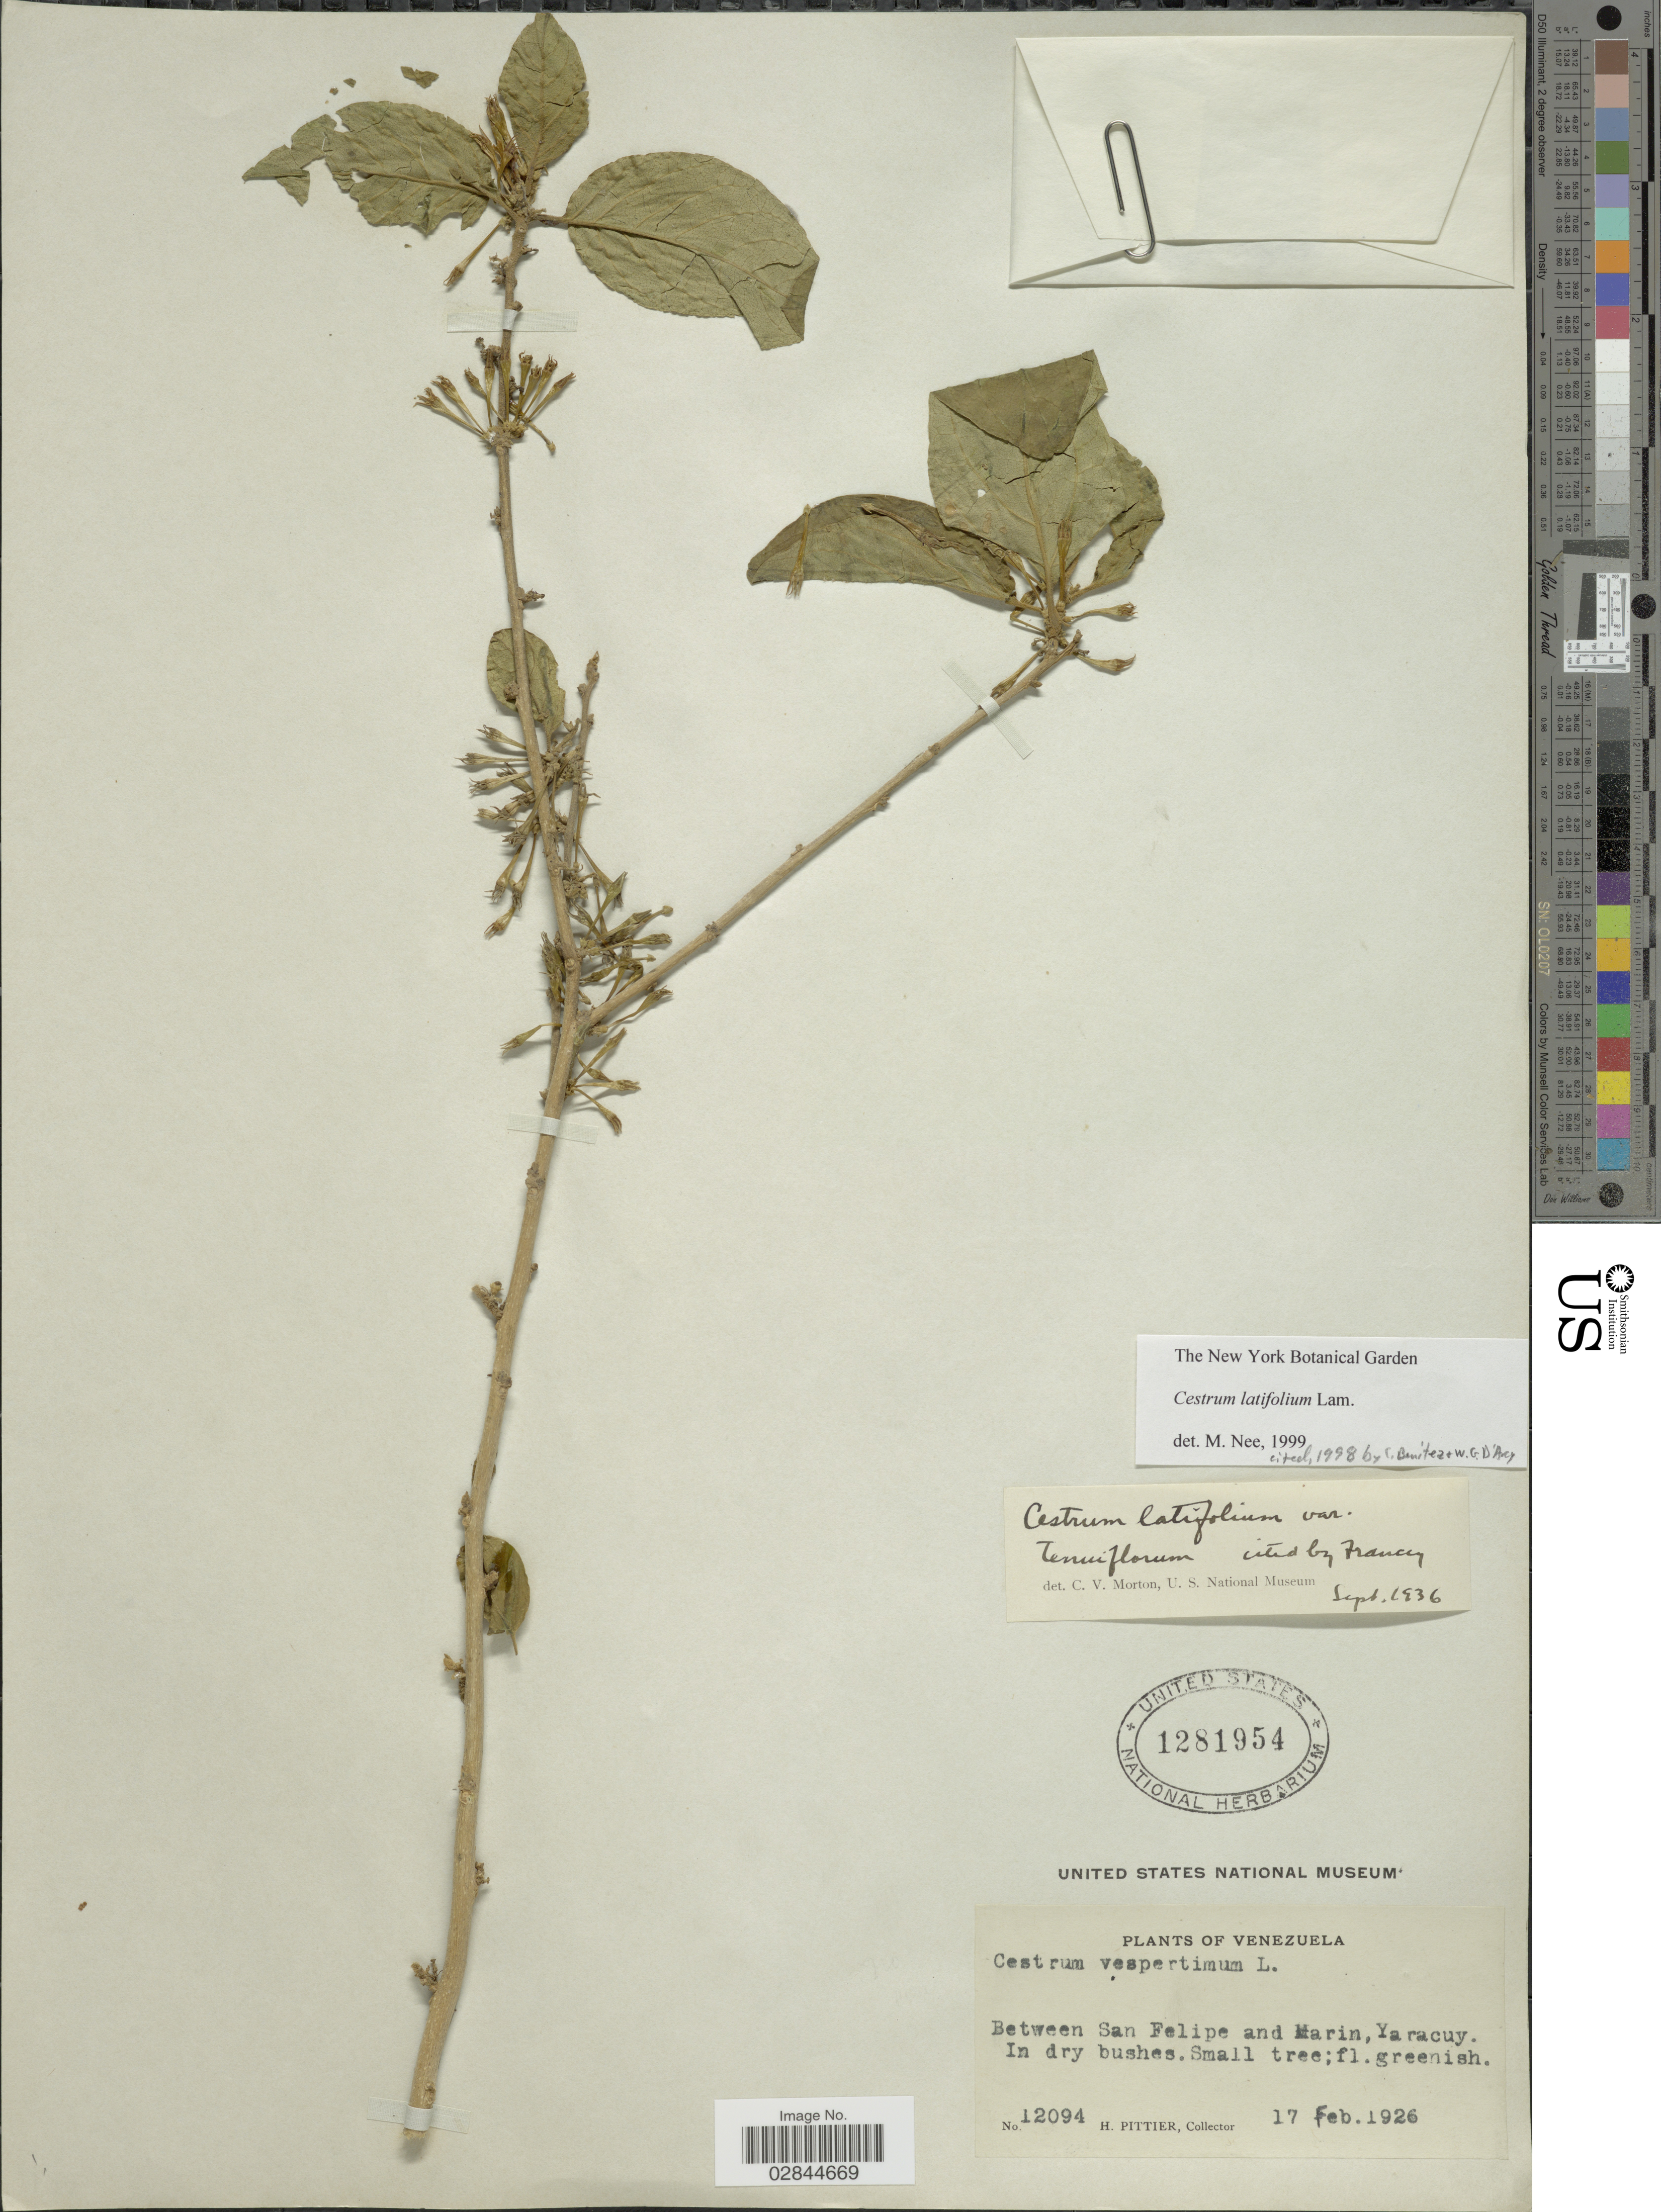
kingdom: Plantae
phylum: Tracheophyta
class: Magnoliopsida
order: Solanales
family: Solanaceae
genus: Cestrum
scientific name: Cestrum latifolium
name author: Lam.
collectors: H. F. Pittier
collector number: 12094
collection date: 1926-02-17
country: Venezuela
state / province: Yaracuy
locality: Between San Felipe and Marin.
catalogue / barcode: US 1281954